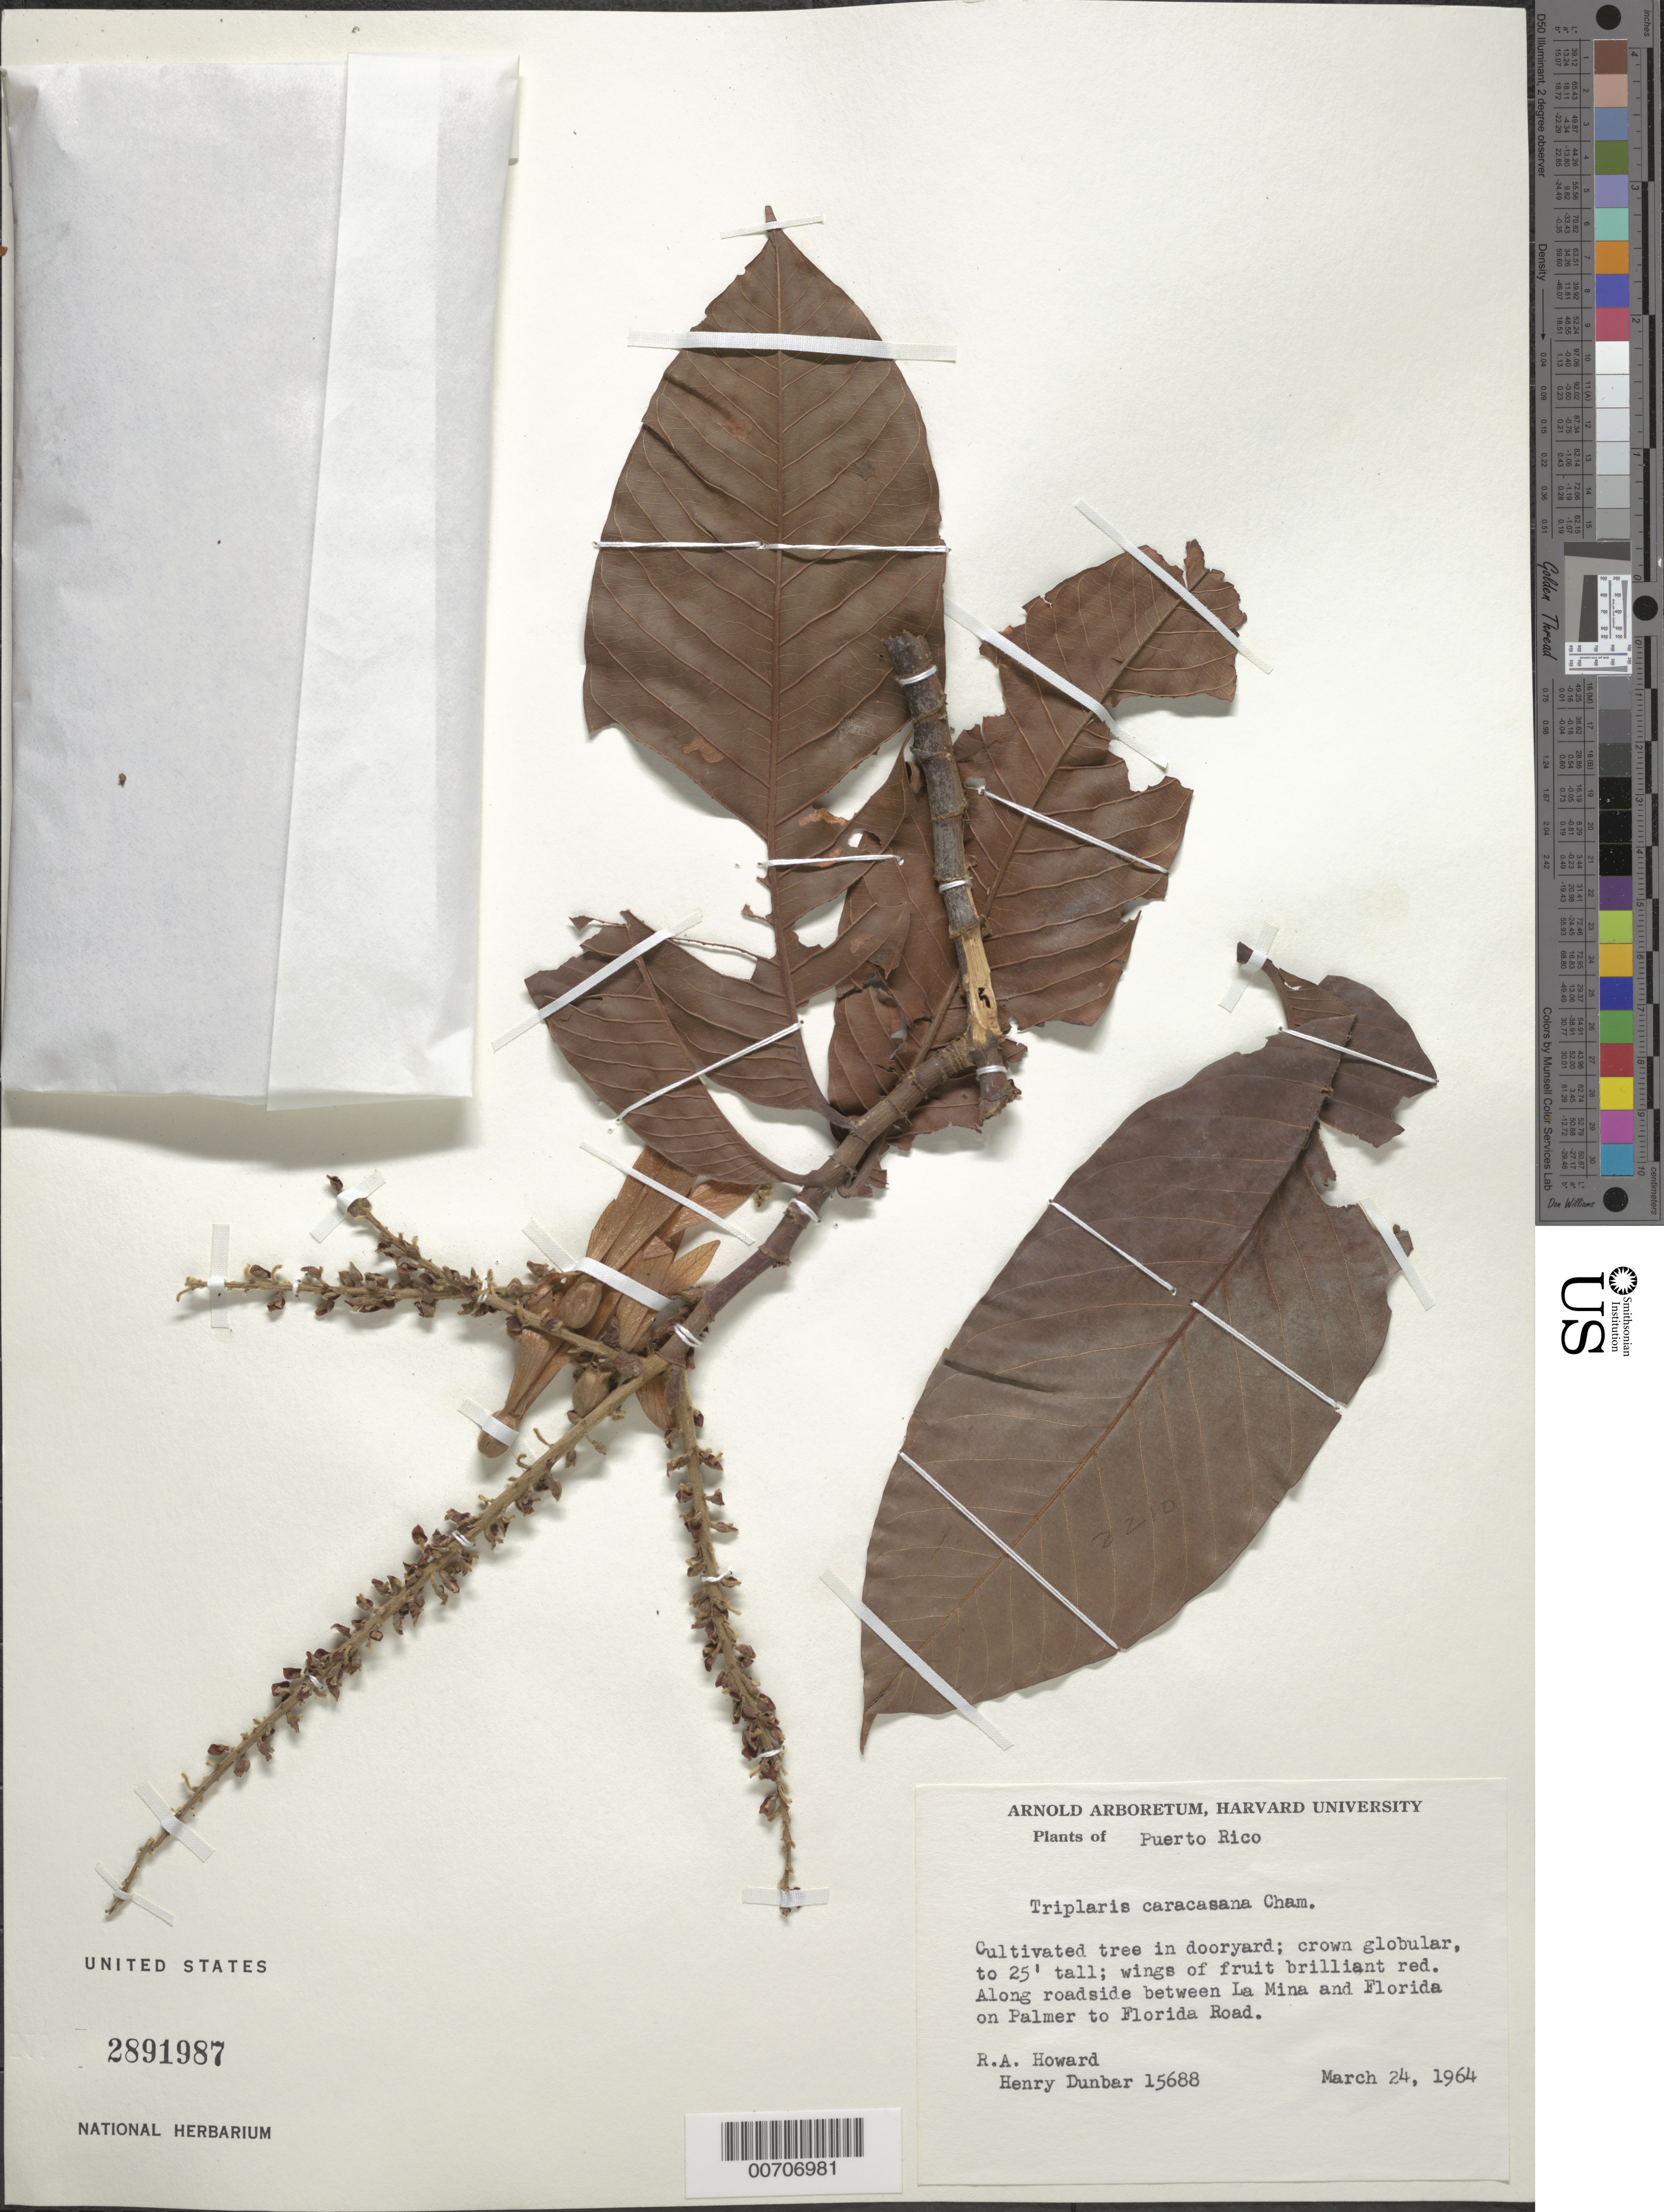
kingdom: Plantae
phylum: Tracheophyta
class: Magnoliopsida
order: Caryophyllales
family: Polygonaceae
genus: Triplaris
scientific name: Triplaris caracasana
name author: Cham.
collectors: R. A. Howard & H. Dunbar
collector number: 15688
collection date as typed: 24 Mar 1964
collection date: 1964-03-24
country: Puerto Rico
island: Greater Antilles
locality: La Mina and Florida, btw.; on Palmer to Florida Road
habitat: Dooryard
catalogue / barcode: US 2891987